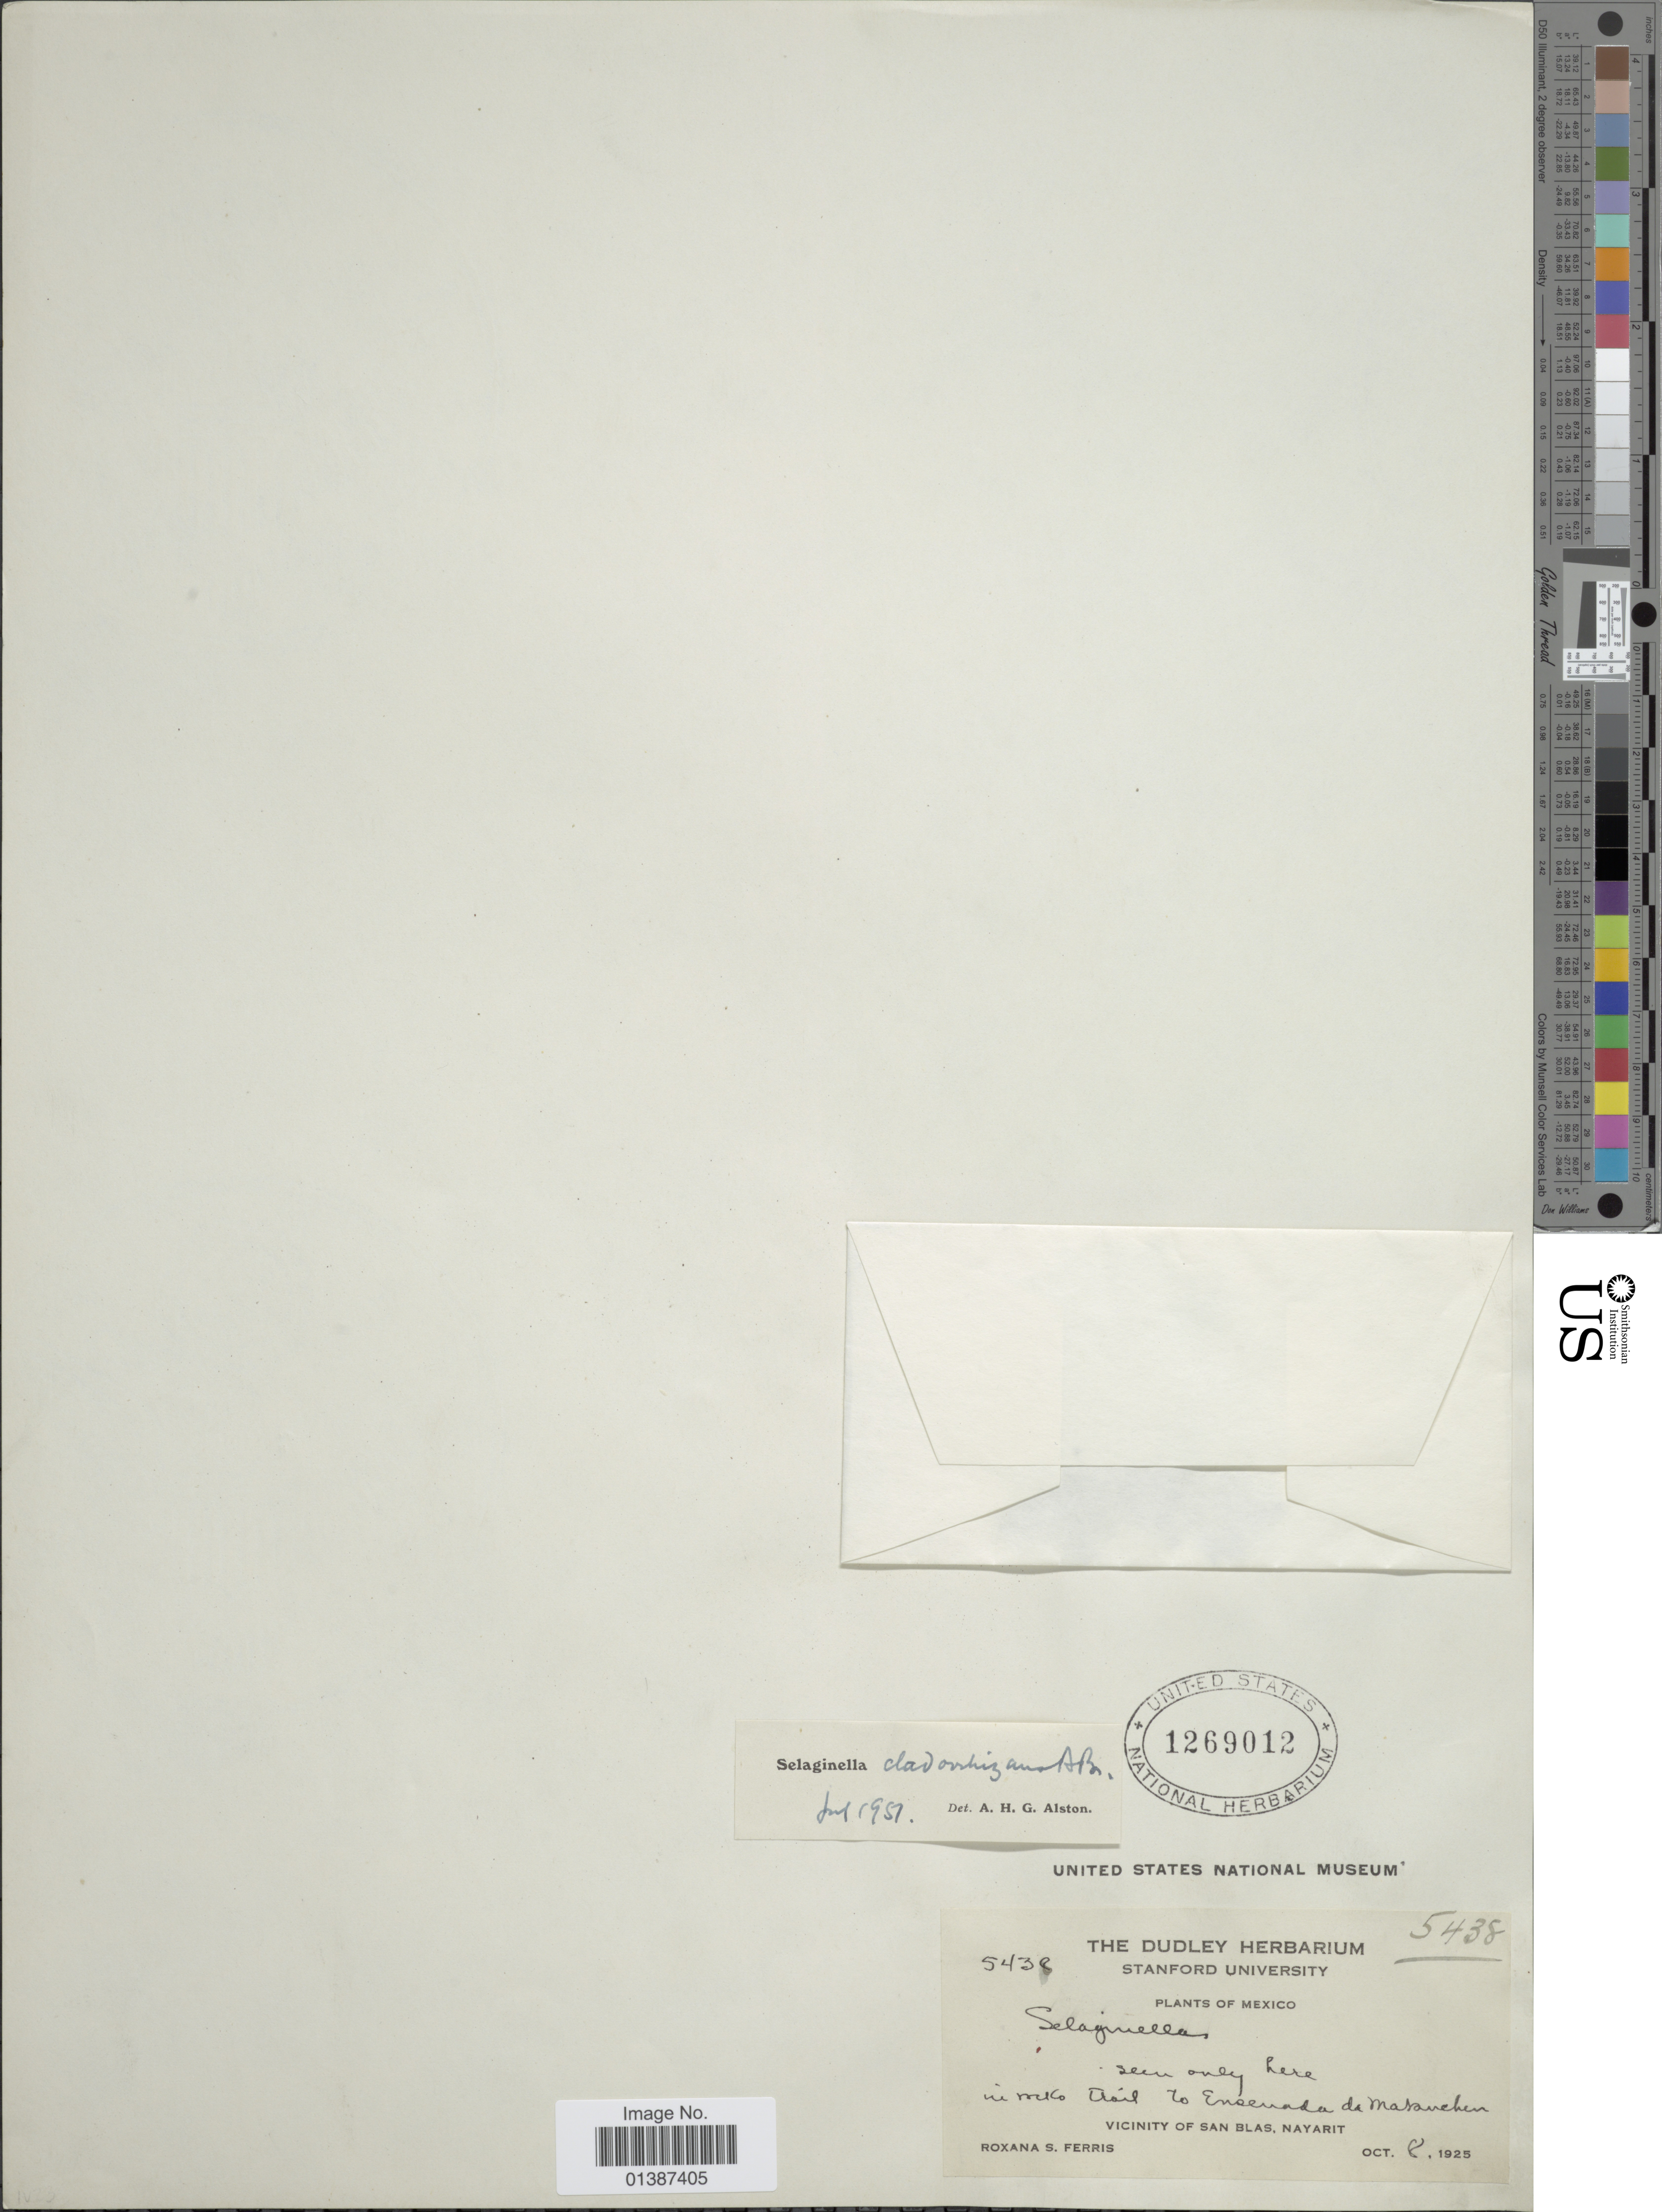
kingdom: Plantae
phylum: Tracheophyta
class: Lycopodiopsida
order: Selaginellales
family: Selaginellaceae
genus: Selaginella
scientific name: Selaginella cladorrhizans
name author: A. Br.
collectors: R. S. Ferris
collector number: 5438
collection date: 1925-10-08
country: Mexico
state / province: Nayarit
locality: Trail to Ensenada da Matanchen, Vicinity of San Blas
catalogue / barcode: US 1269012